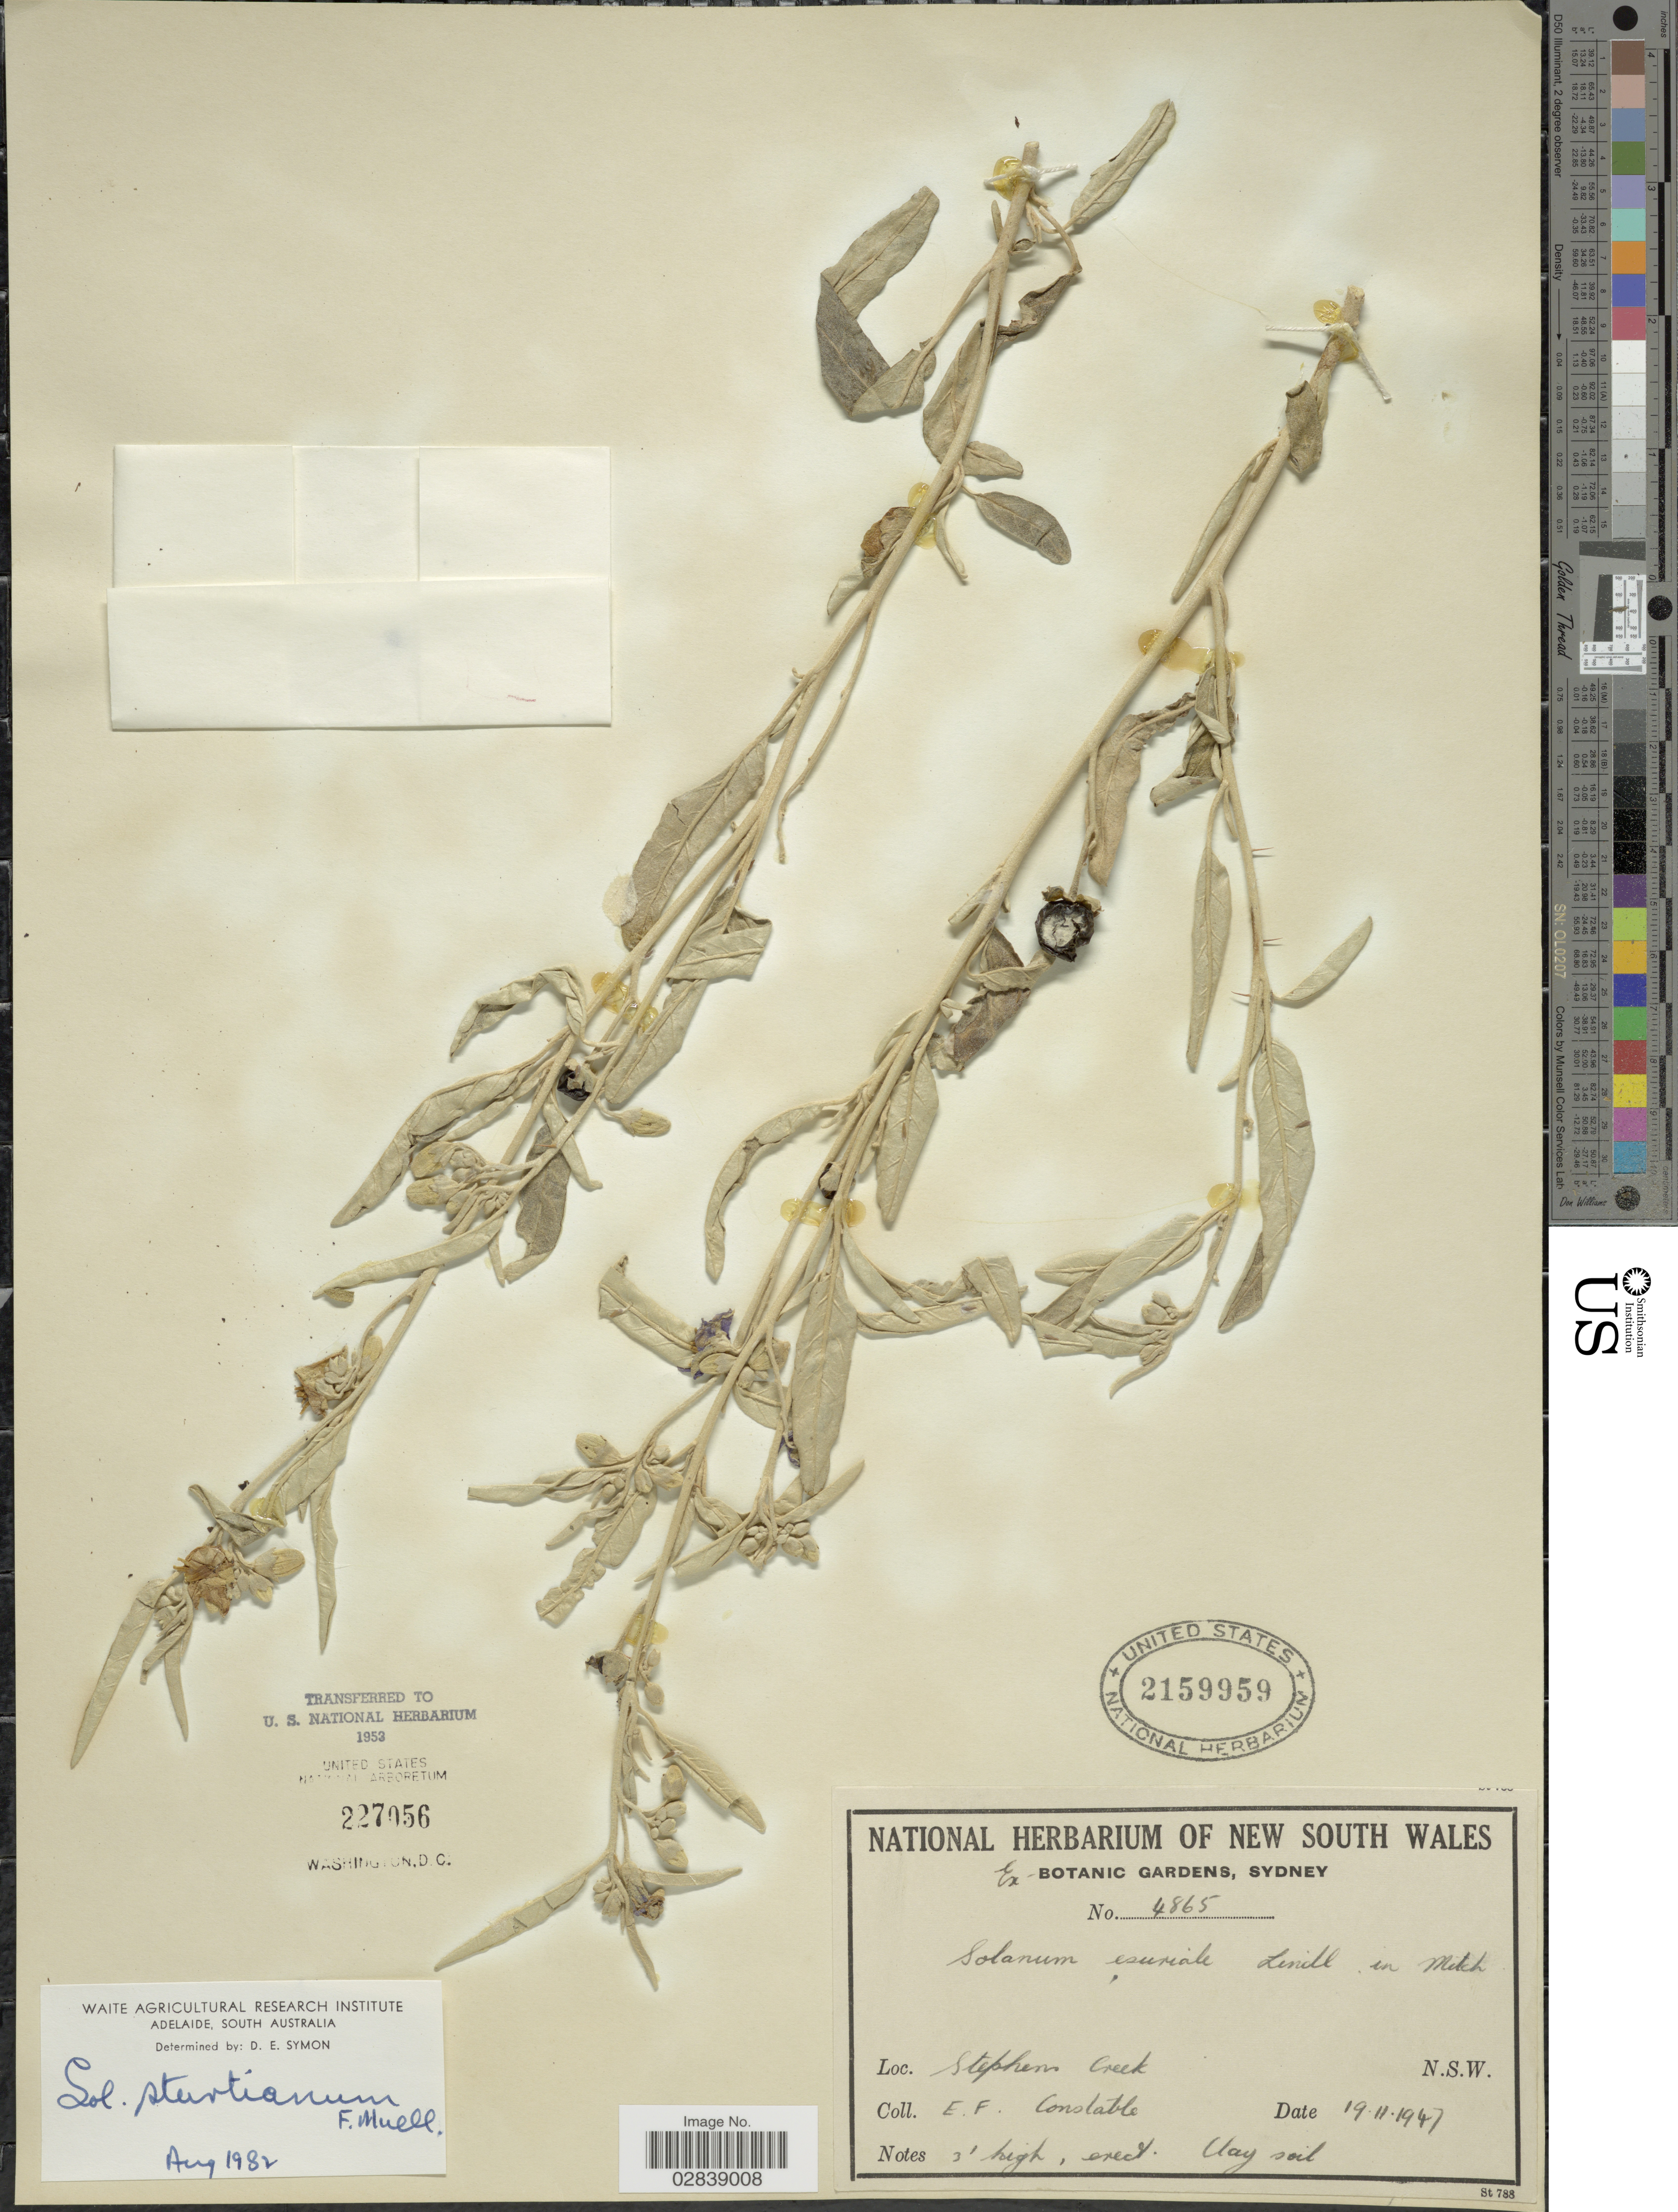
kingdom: Plantae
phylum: Tracheophyta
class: Magnoliopsida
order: Solanales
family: Solanaceae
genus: Solanum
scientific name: Solanum sturtianum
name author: F. Muell.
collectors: E. F. Constable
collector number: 4865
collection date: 1947-11-19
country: Australia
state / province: New South Wales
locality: Stephens Creek.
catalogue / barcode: US 2159959